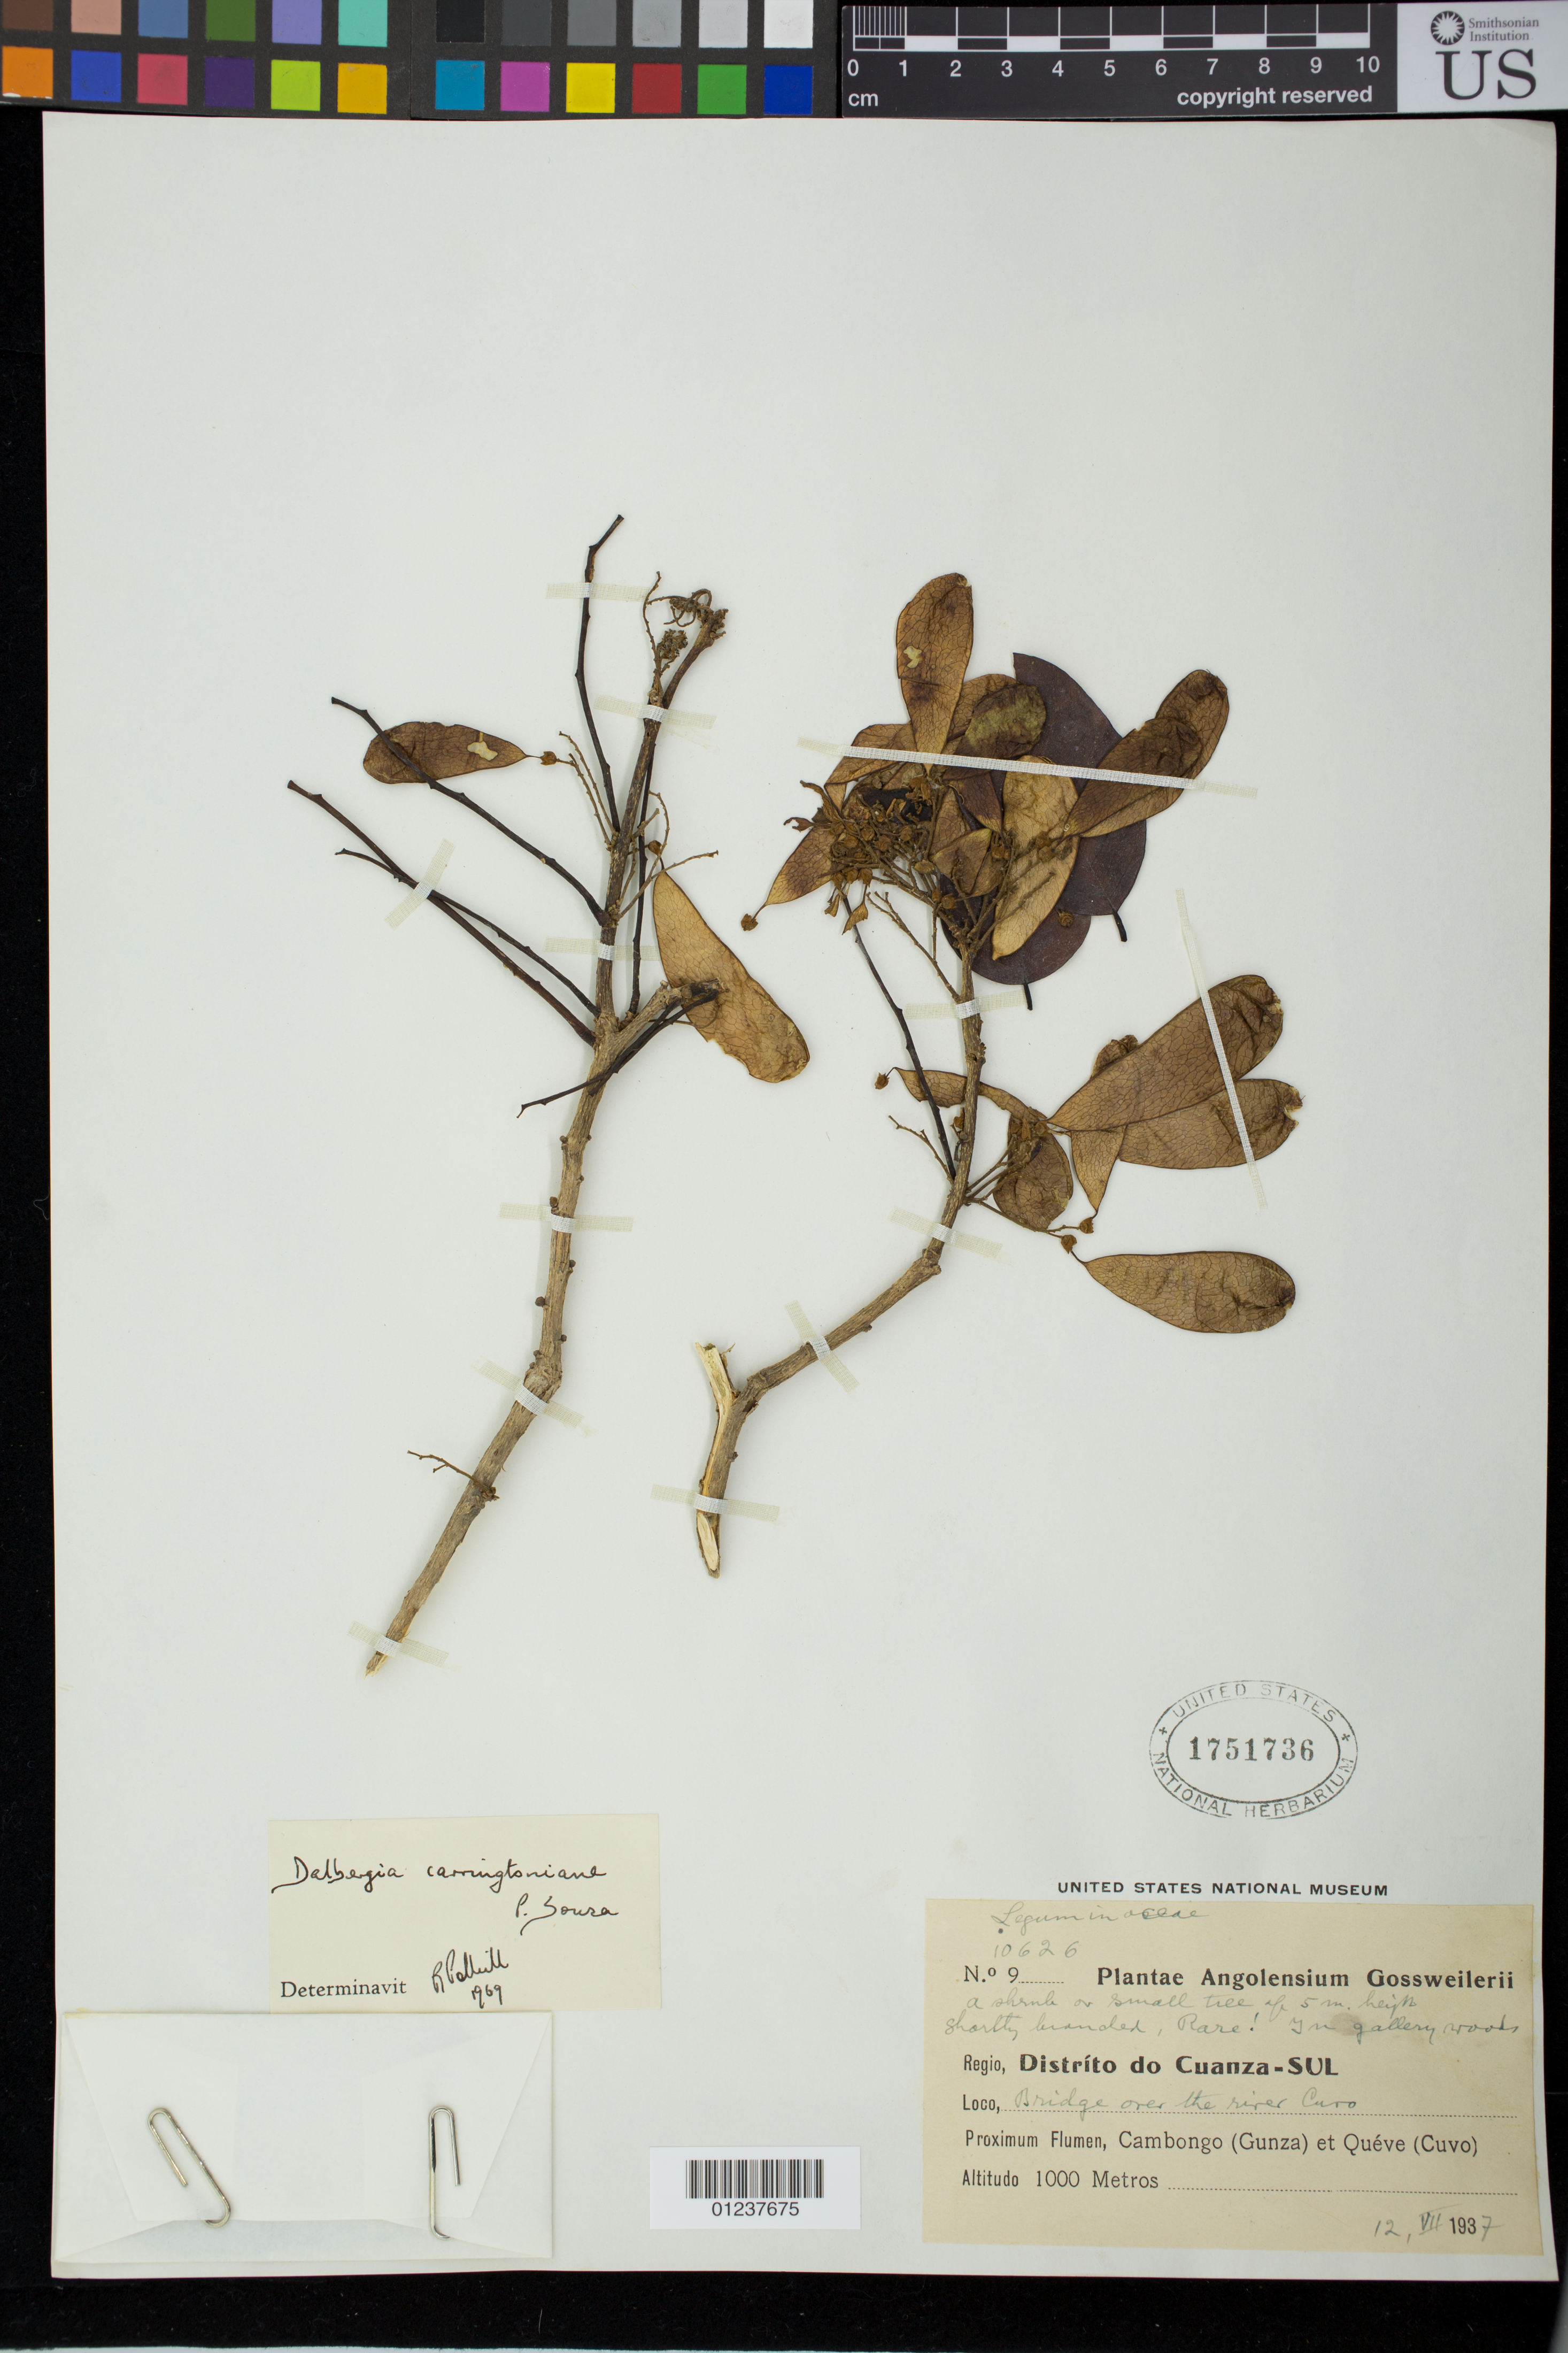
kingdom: Plantae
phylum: Tracheophyta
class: Magnoliopsida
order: Fabales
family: Fabaceae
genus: Dalbergia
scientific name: Dalbergia carringtoniana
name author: Sousa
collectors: J. Gossweiler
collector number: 10626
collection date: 1937-07-12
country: Angola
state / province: Cuanza Sul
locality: bridge on the river Cuvo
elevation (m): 1000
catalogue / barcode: US 1751736